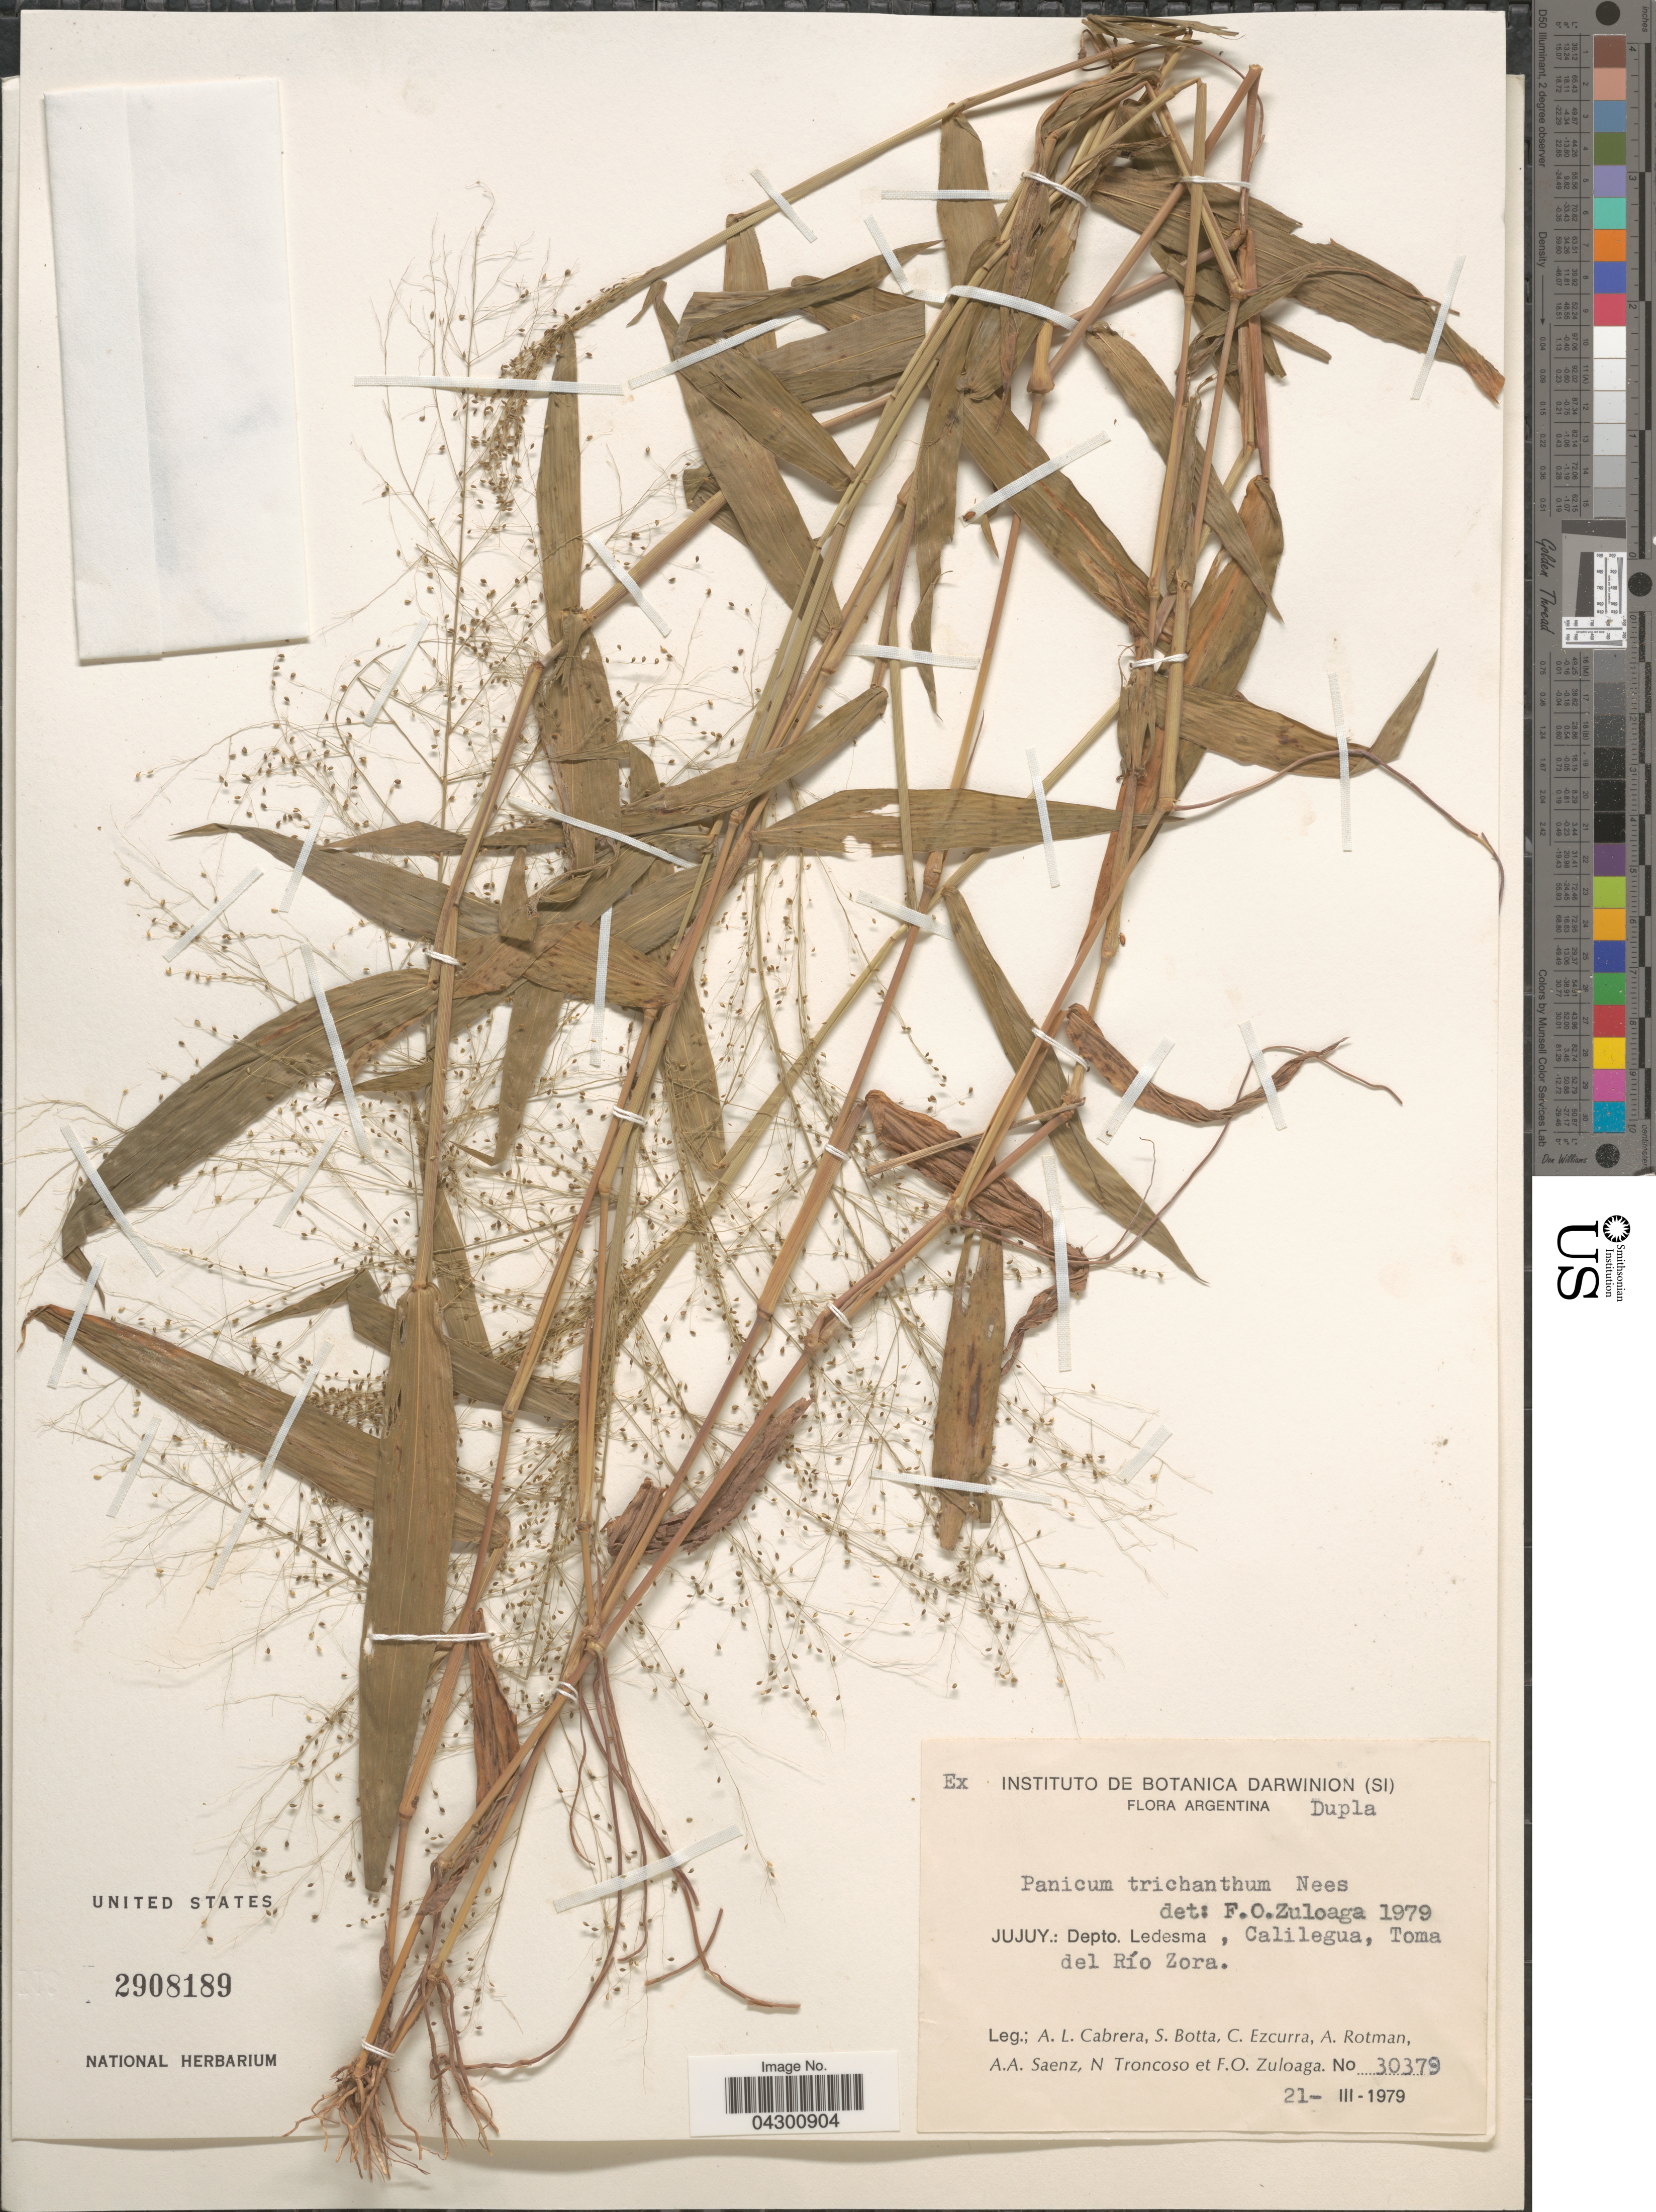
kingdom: Plantae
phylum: Tracheophyta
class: Liliopsida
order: Poales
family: Poaceae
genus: Panicum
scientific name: Panicum trichanthum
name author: Nees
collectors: A. L. Cabrera, S. Botta, C. Ezcurra, A. D. Rotman & et al.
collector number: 30379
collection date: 1979-03-21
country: Argentina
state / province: Jujuy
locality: Depto. Ledesma, Calilegua, Toma del Río Zora.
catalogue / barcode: US 2908189